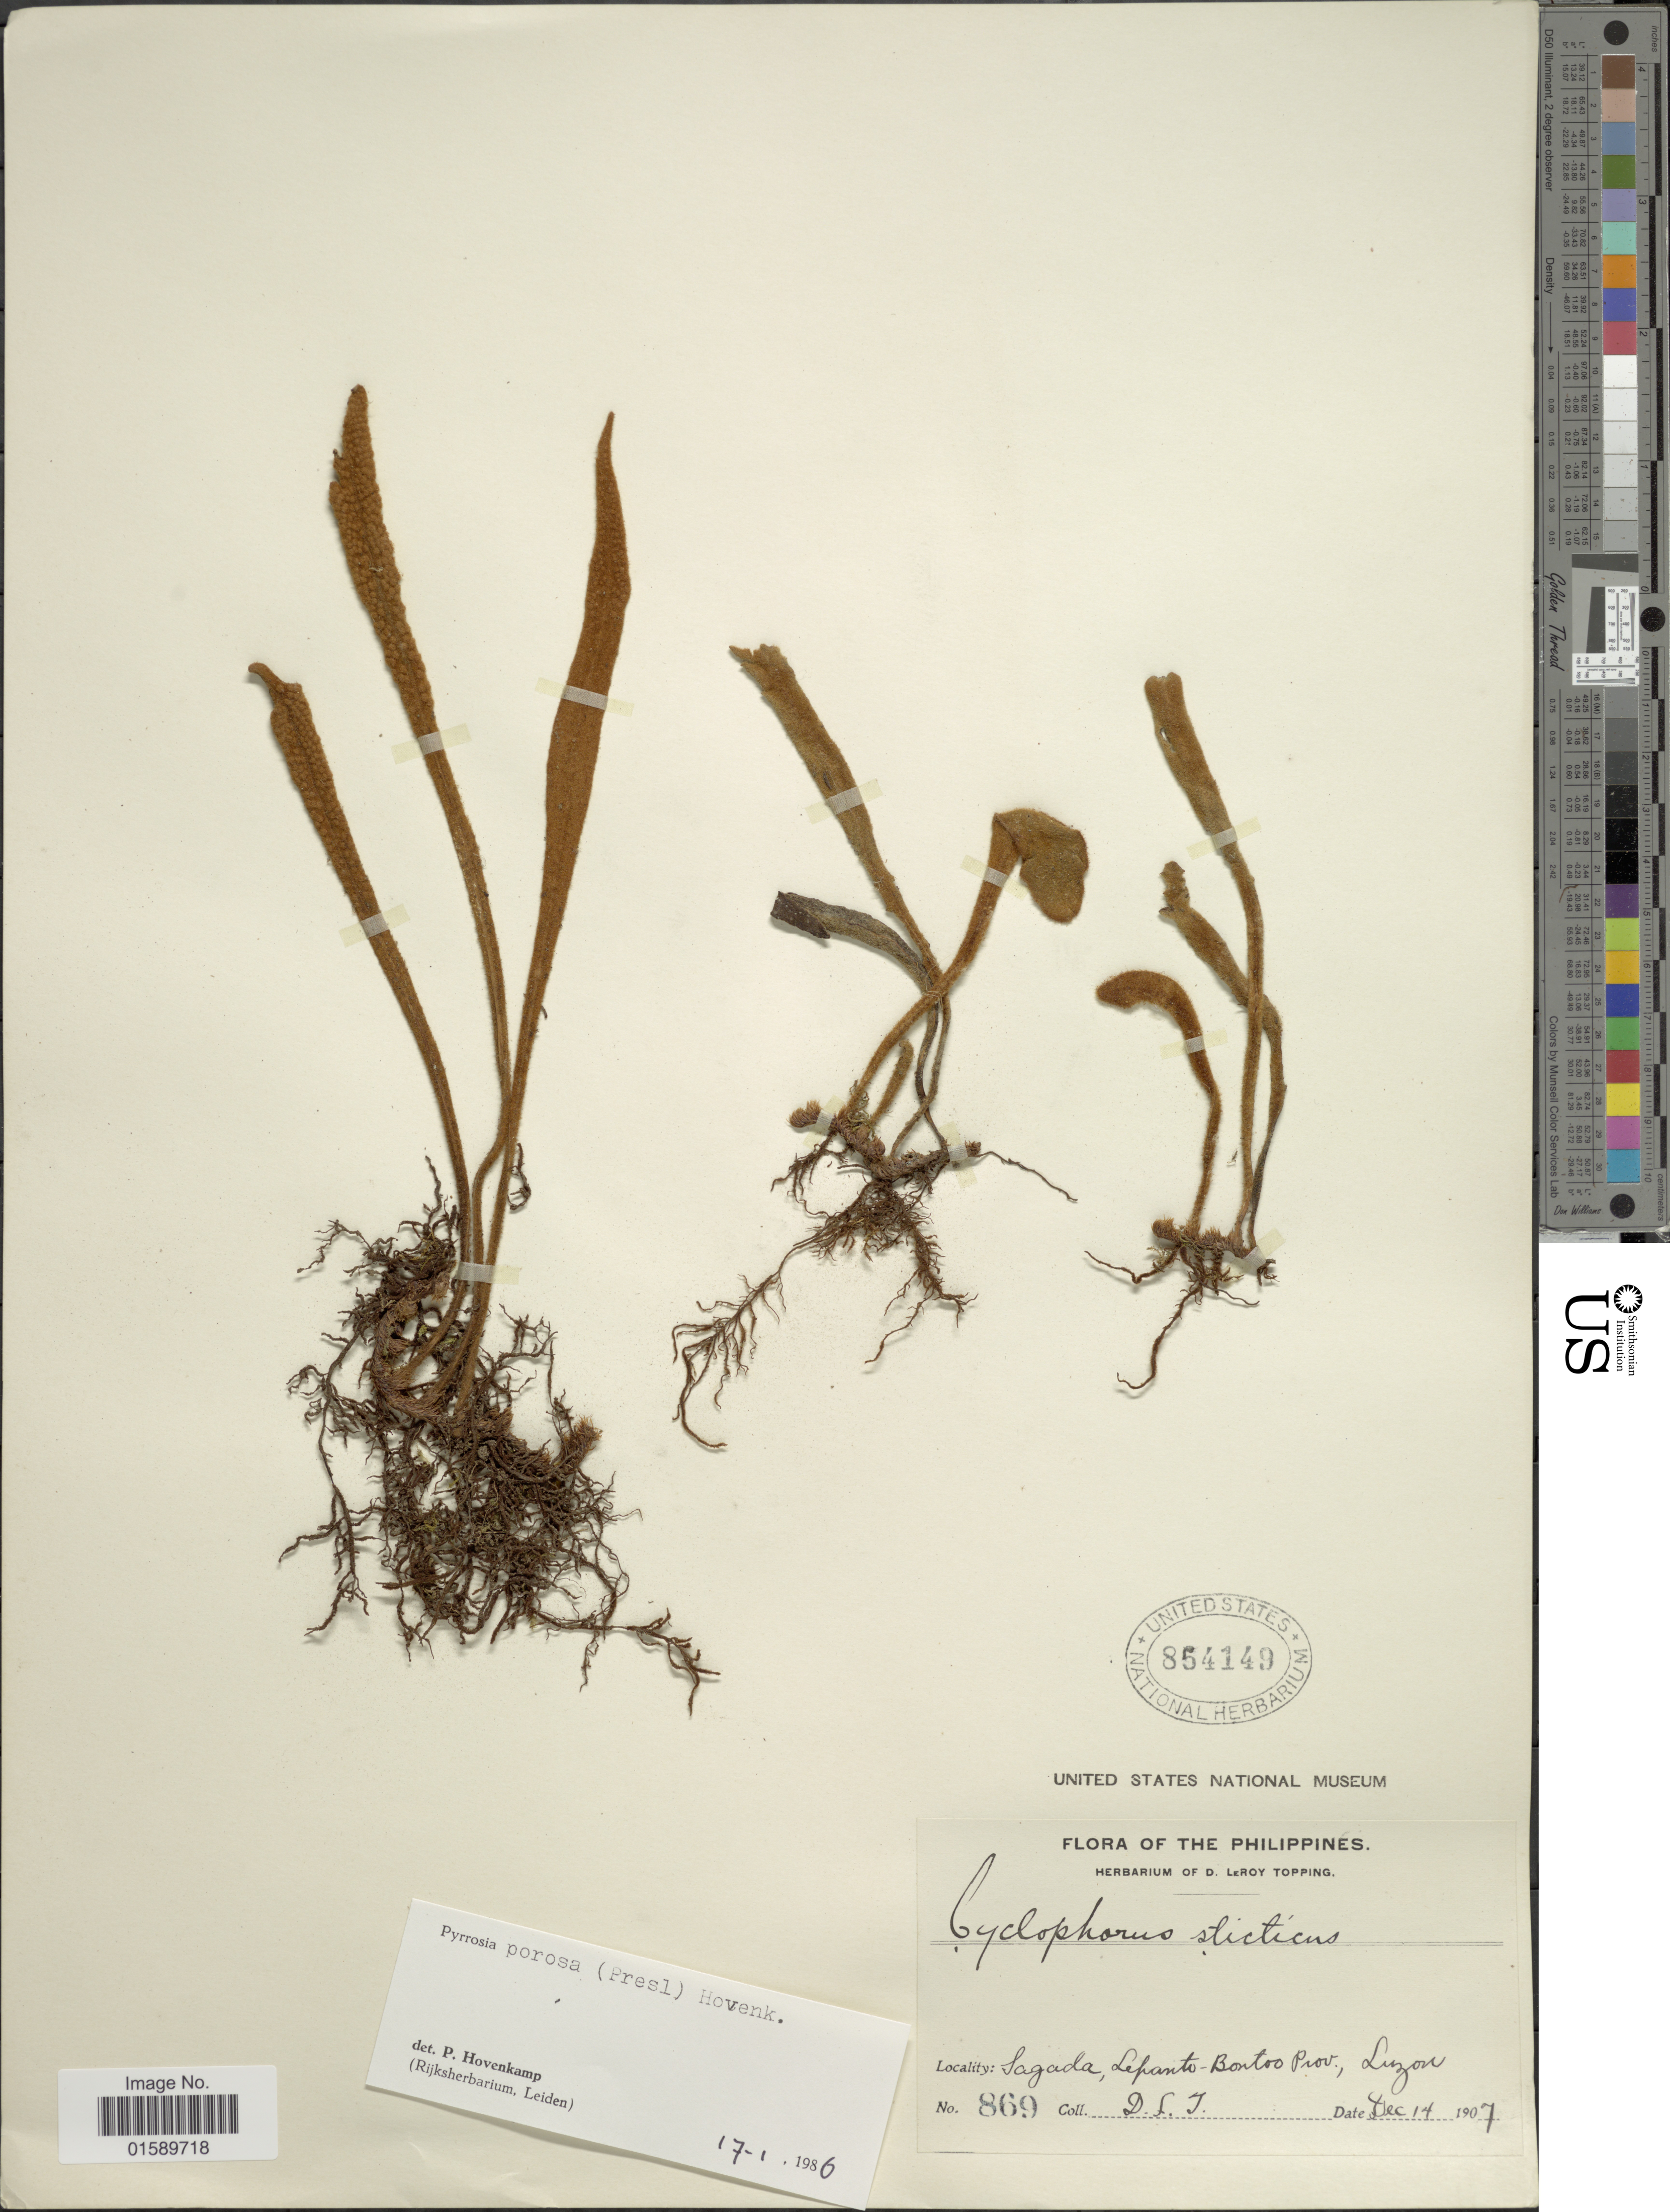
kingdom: Plantae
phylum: Tracheophyta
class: Polypodiopsida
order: Polypodiales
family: Polypodiaceae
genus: Pyrrosia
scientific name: Pyrrosia porosa var. porosa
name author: (C. Presl) Hovenkamp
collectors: D. L. Topping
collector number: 869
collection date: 1907-12-14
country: Philippines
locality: Sagada, Lepato-Bontas Prov, Luzon.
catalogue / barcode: US 854149